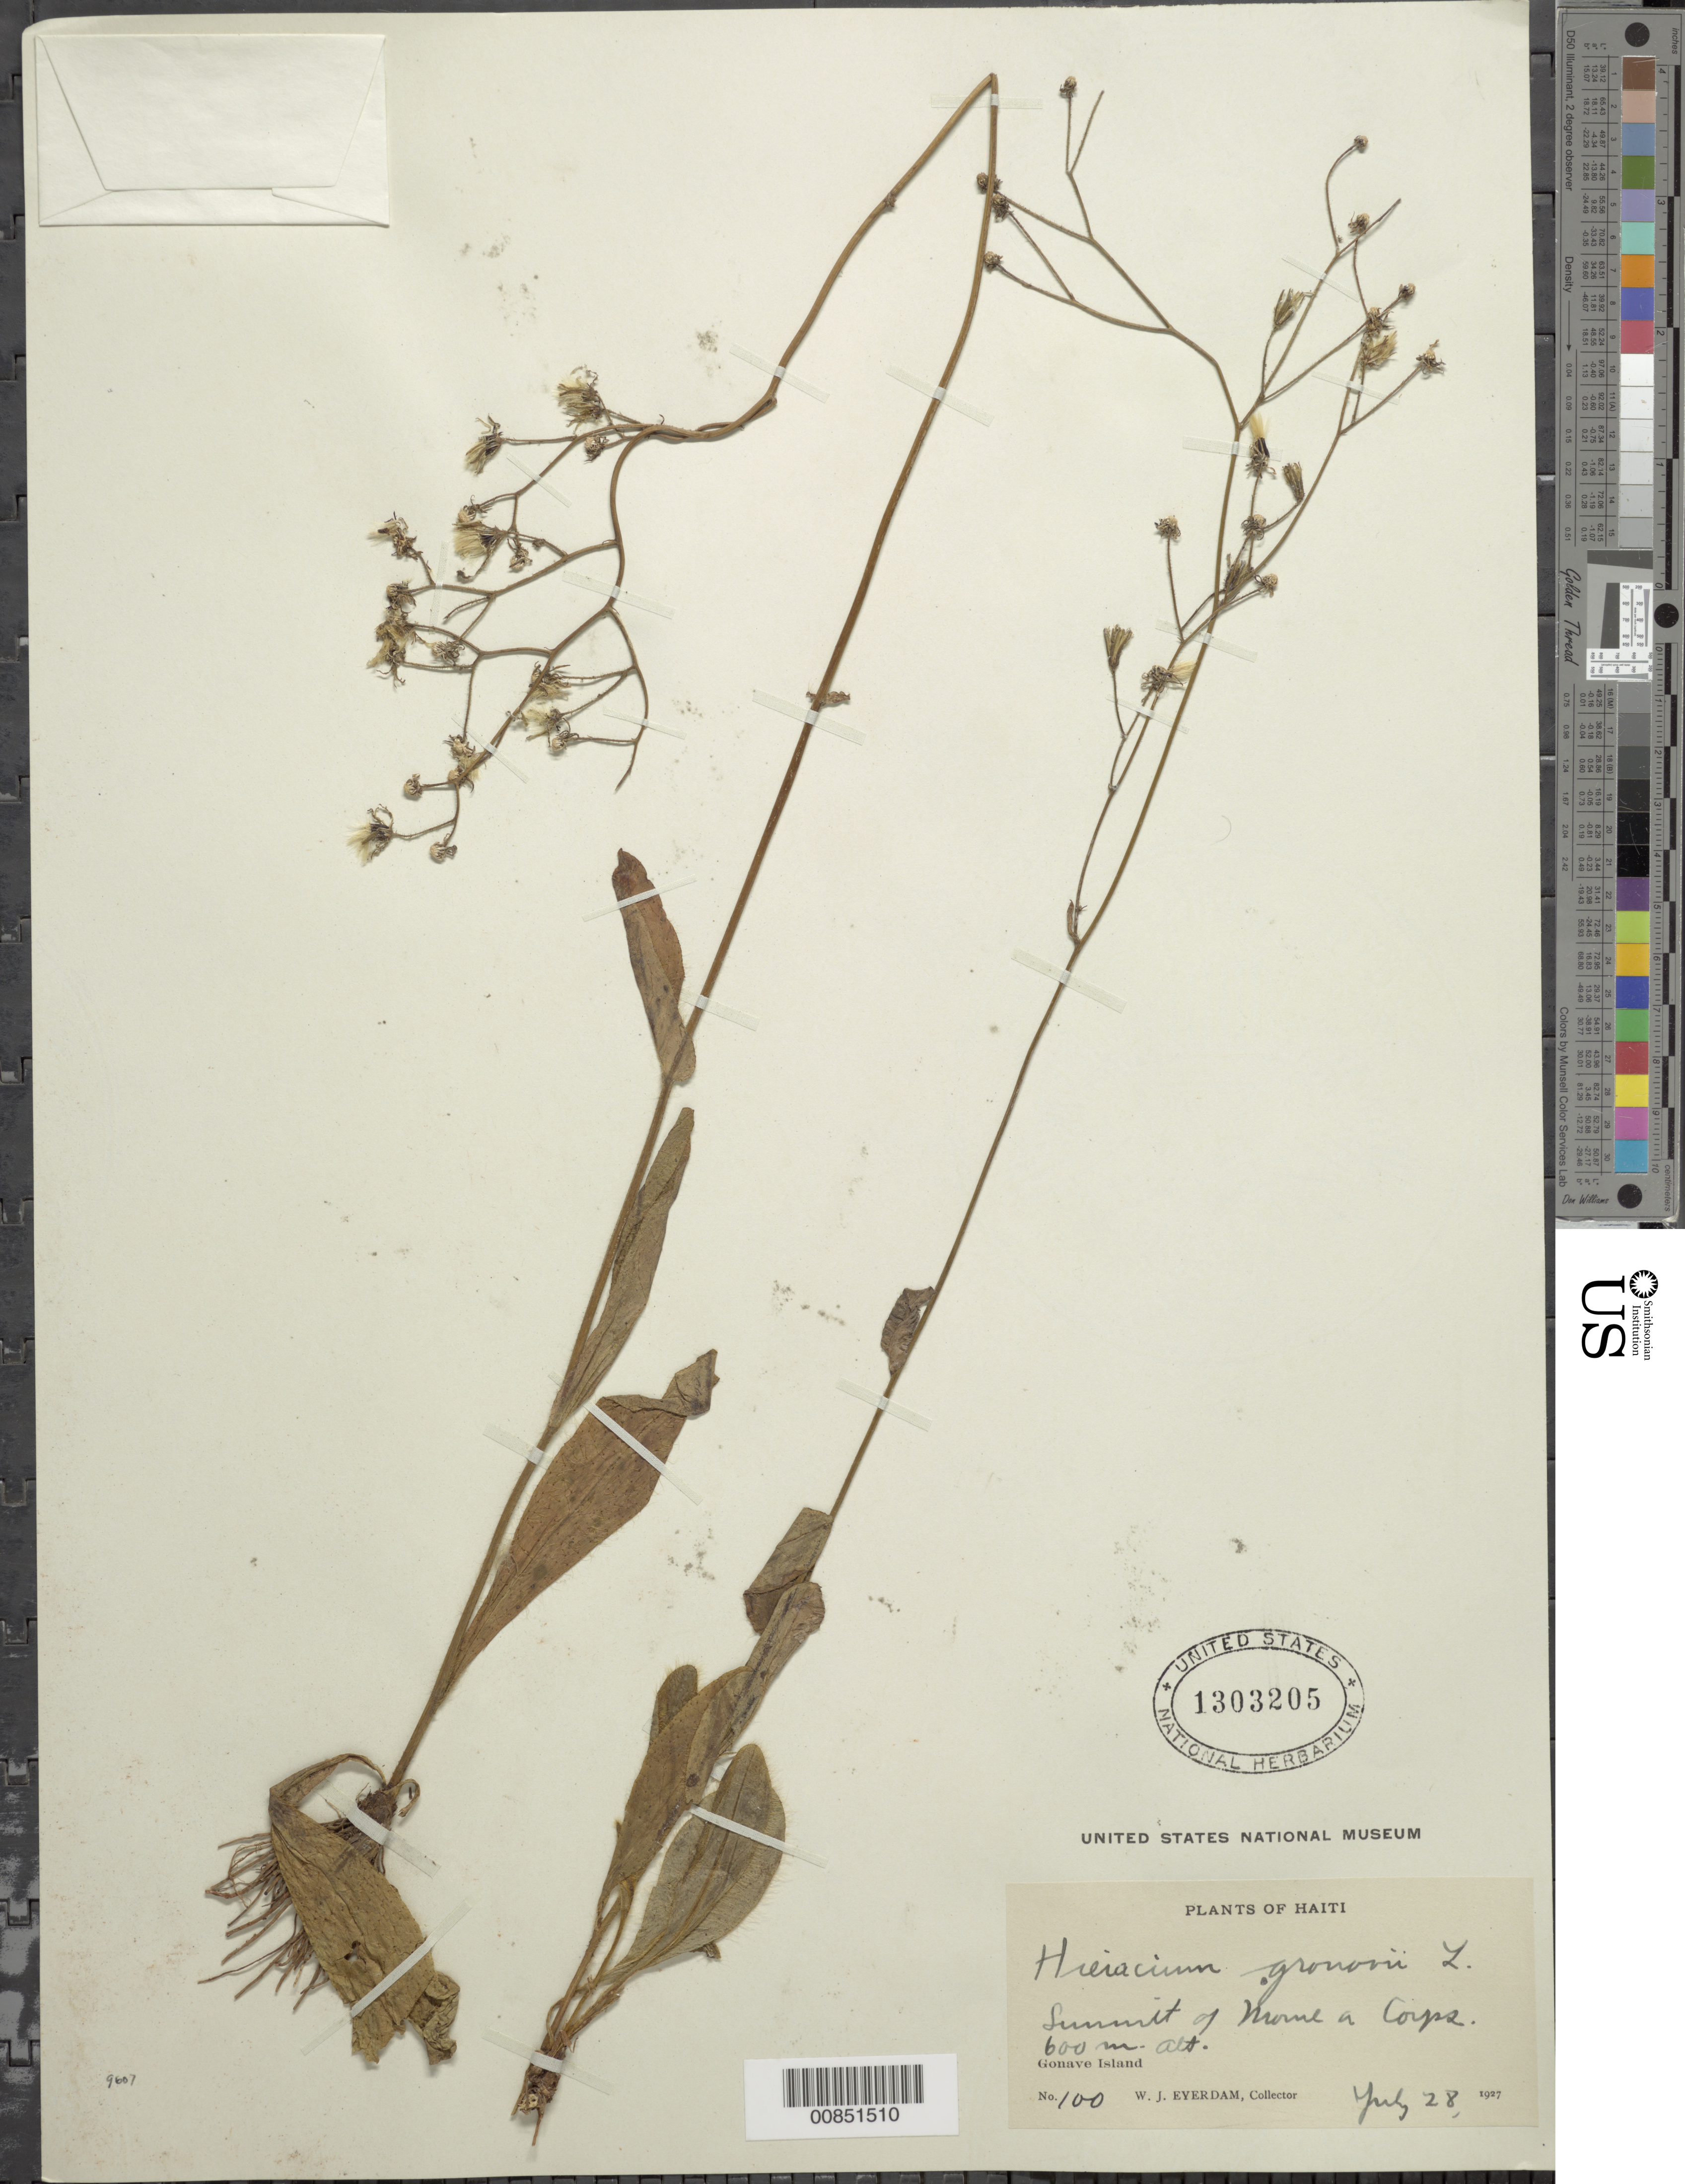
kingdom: Plantae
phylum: Tracheophyta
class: Magnoliopsida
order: Asterales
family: Asteraceae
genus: Hieracium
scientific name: Hieracium gronovii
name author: L.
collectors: W. J. Eyerdam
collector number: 100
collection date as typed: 28 Jul 1927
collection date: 1927-07-28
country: Haiti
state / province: Ouest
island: Île de la Gonâve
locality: Summit of Morne a Corps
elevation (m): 600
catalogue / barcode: US 1303205